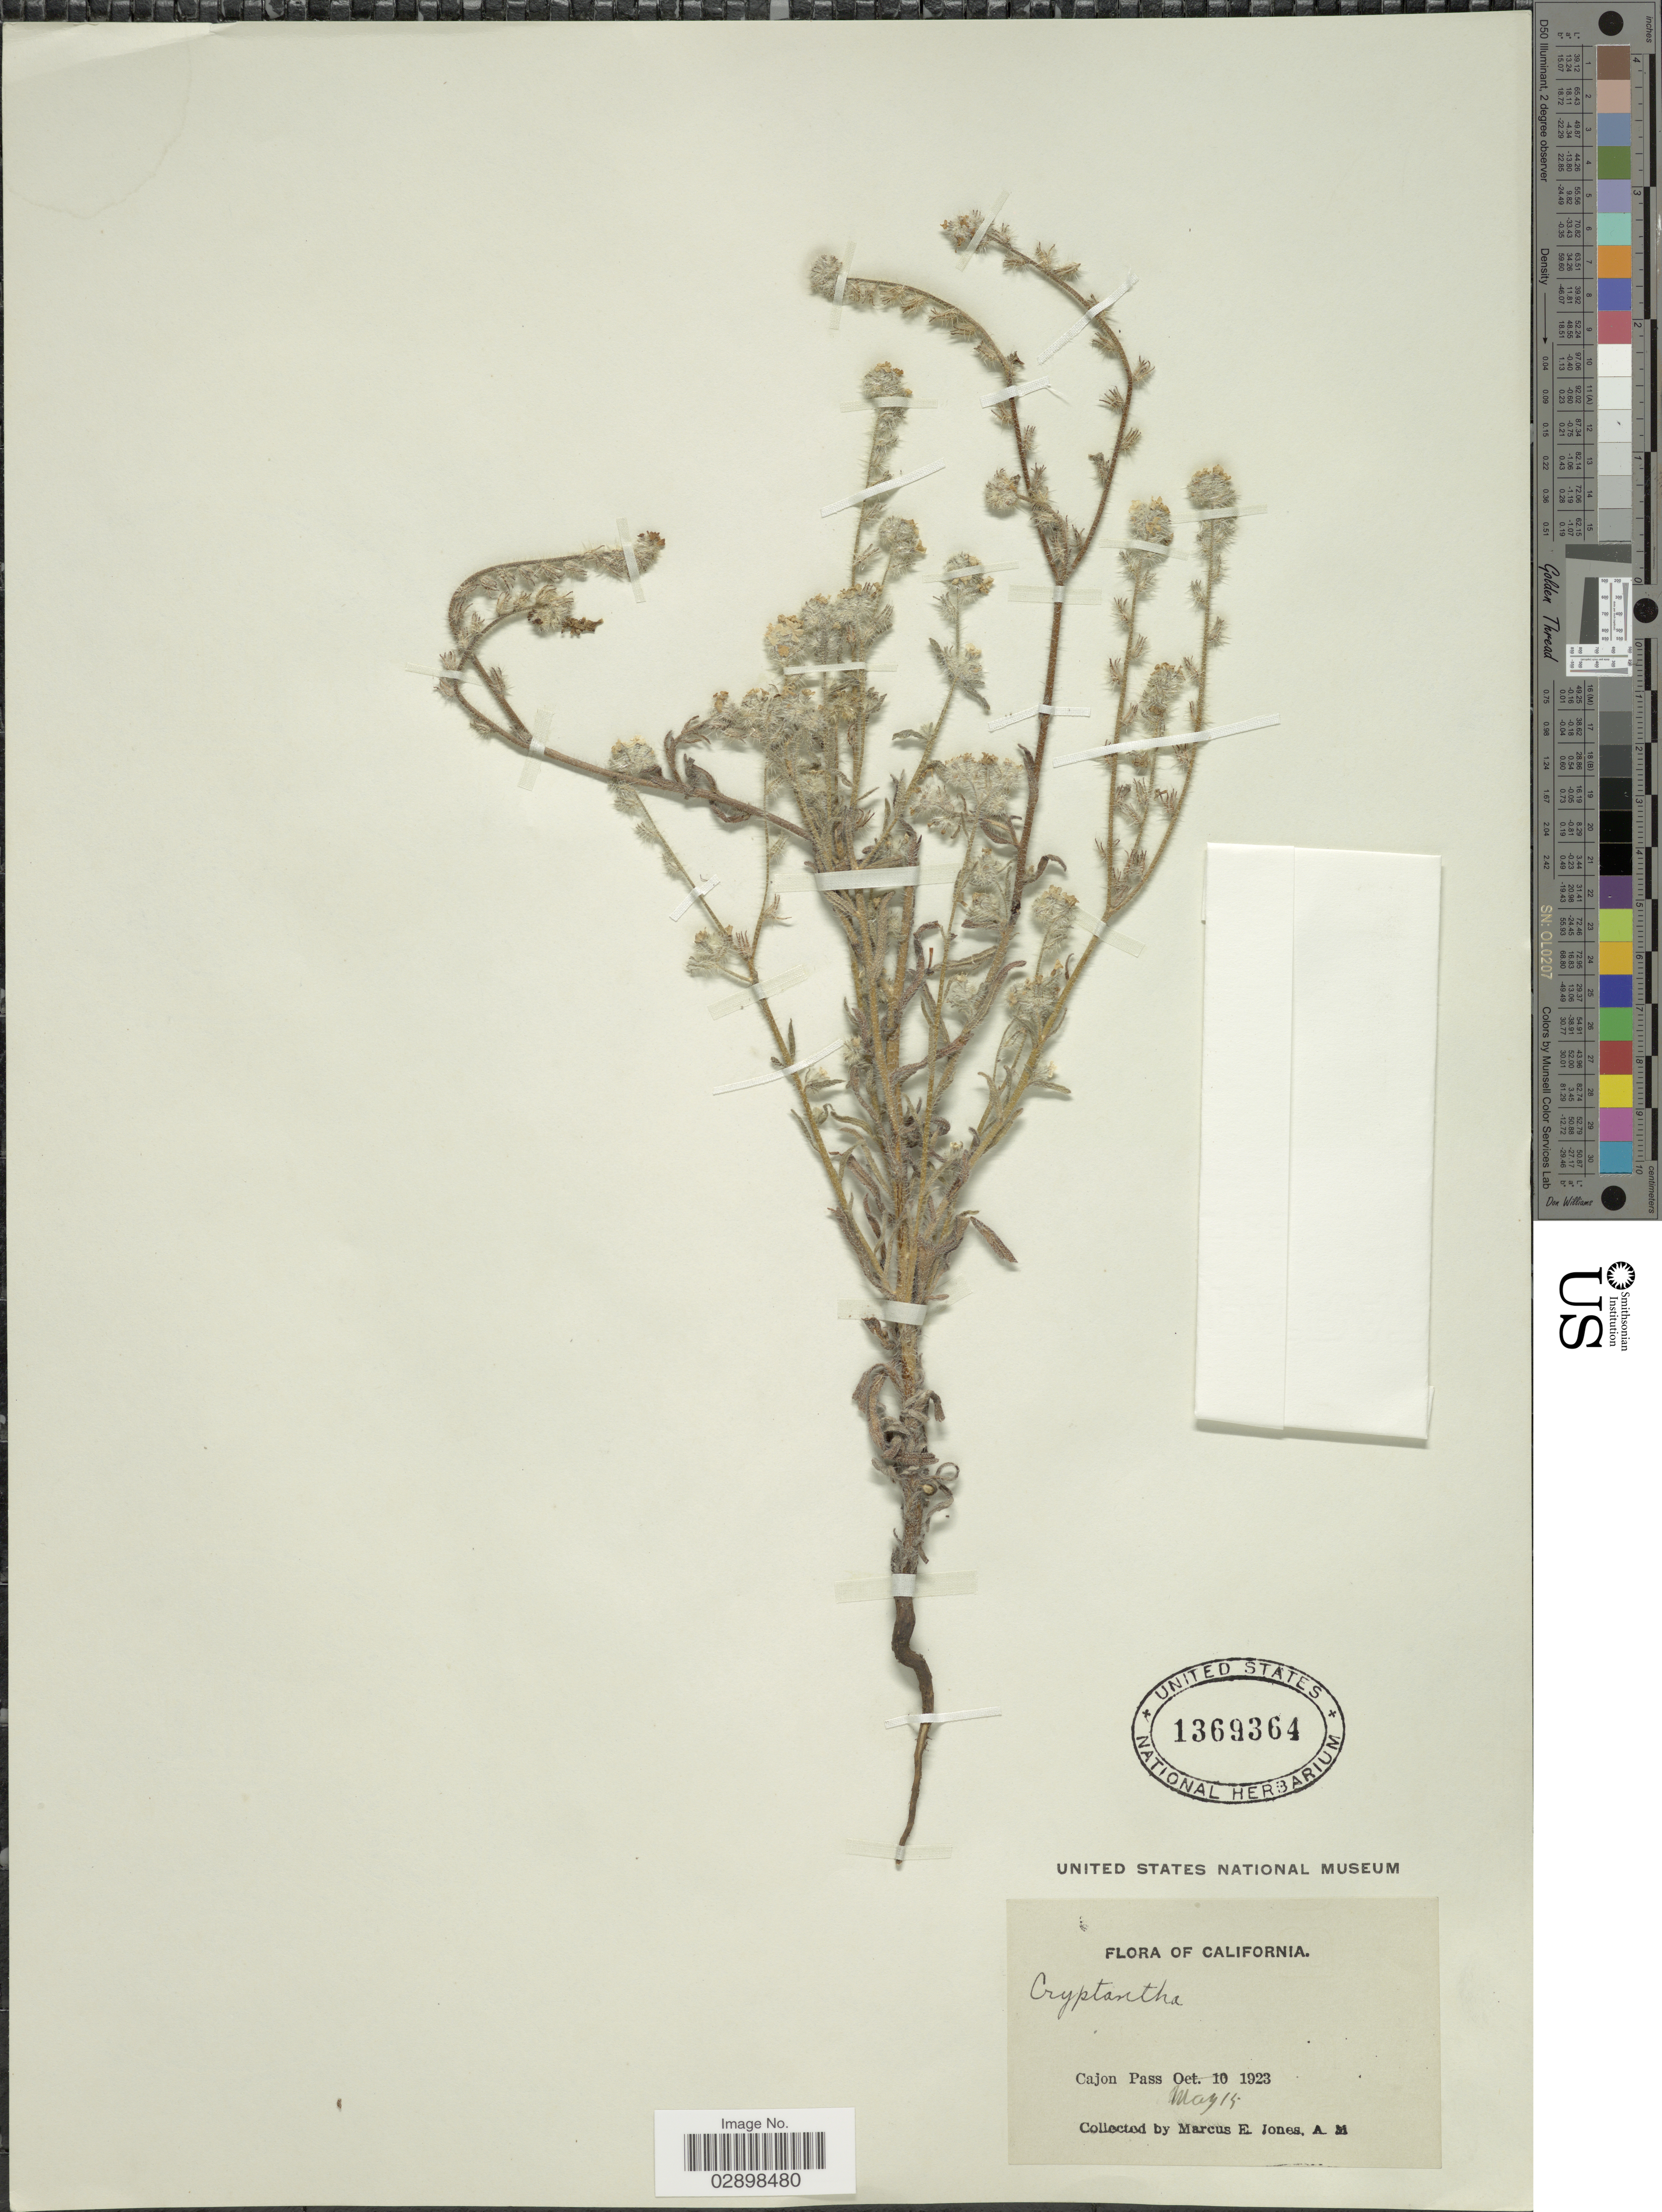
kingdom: Plantae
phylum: Tracheophyta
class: Magnoliopsida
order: Boraginales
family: Boraginaceae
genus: Cryptantha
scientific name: Cryptantha sp.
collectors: M. E. Jones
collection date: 1923-05-15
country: United States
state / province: California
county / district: San Bernardino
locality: Cajon Pass.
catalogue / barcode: US 1369364